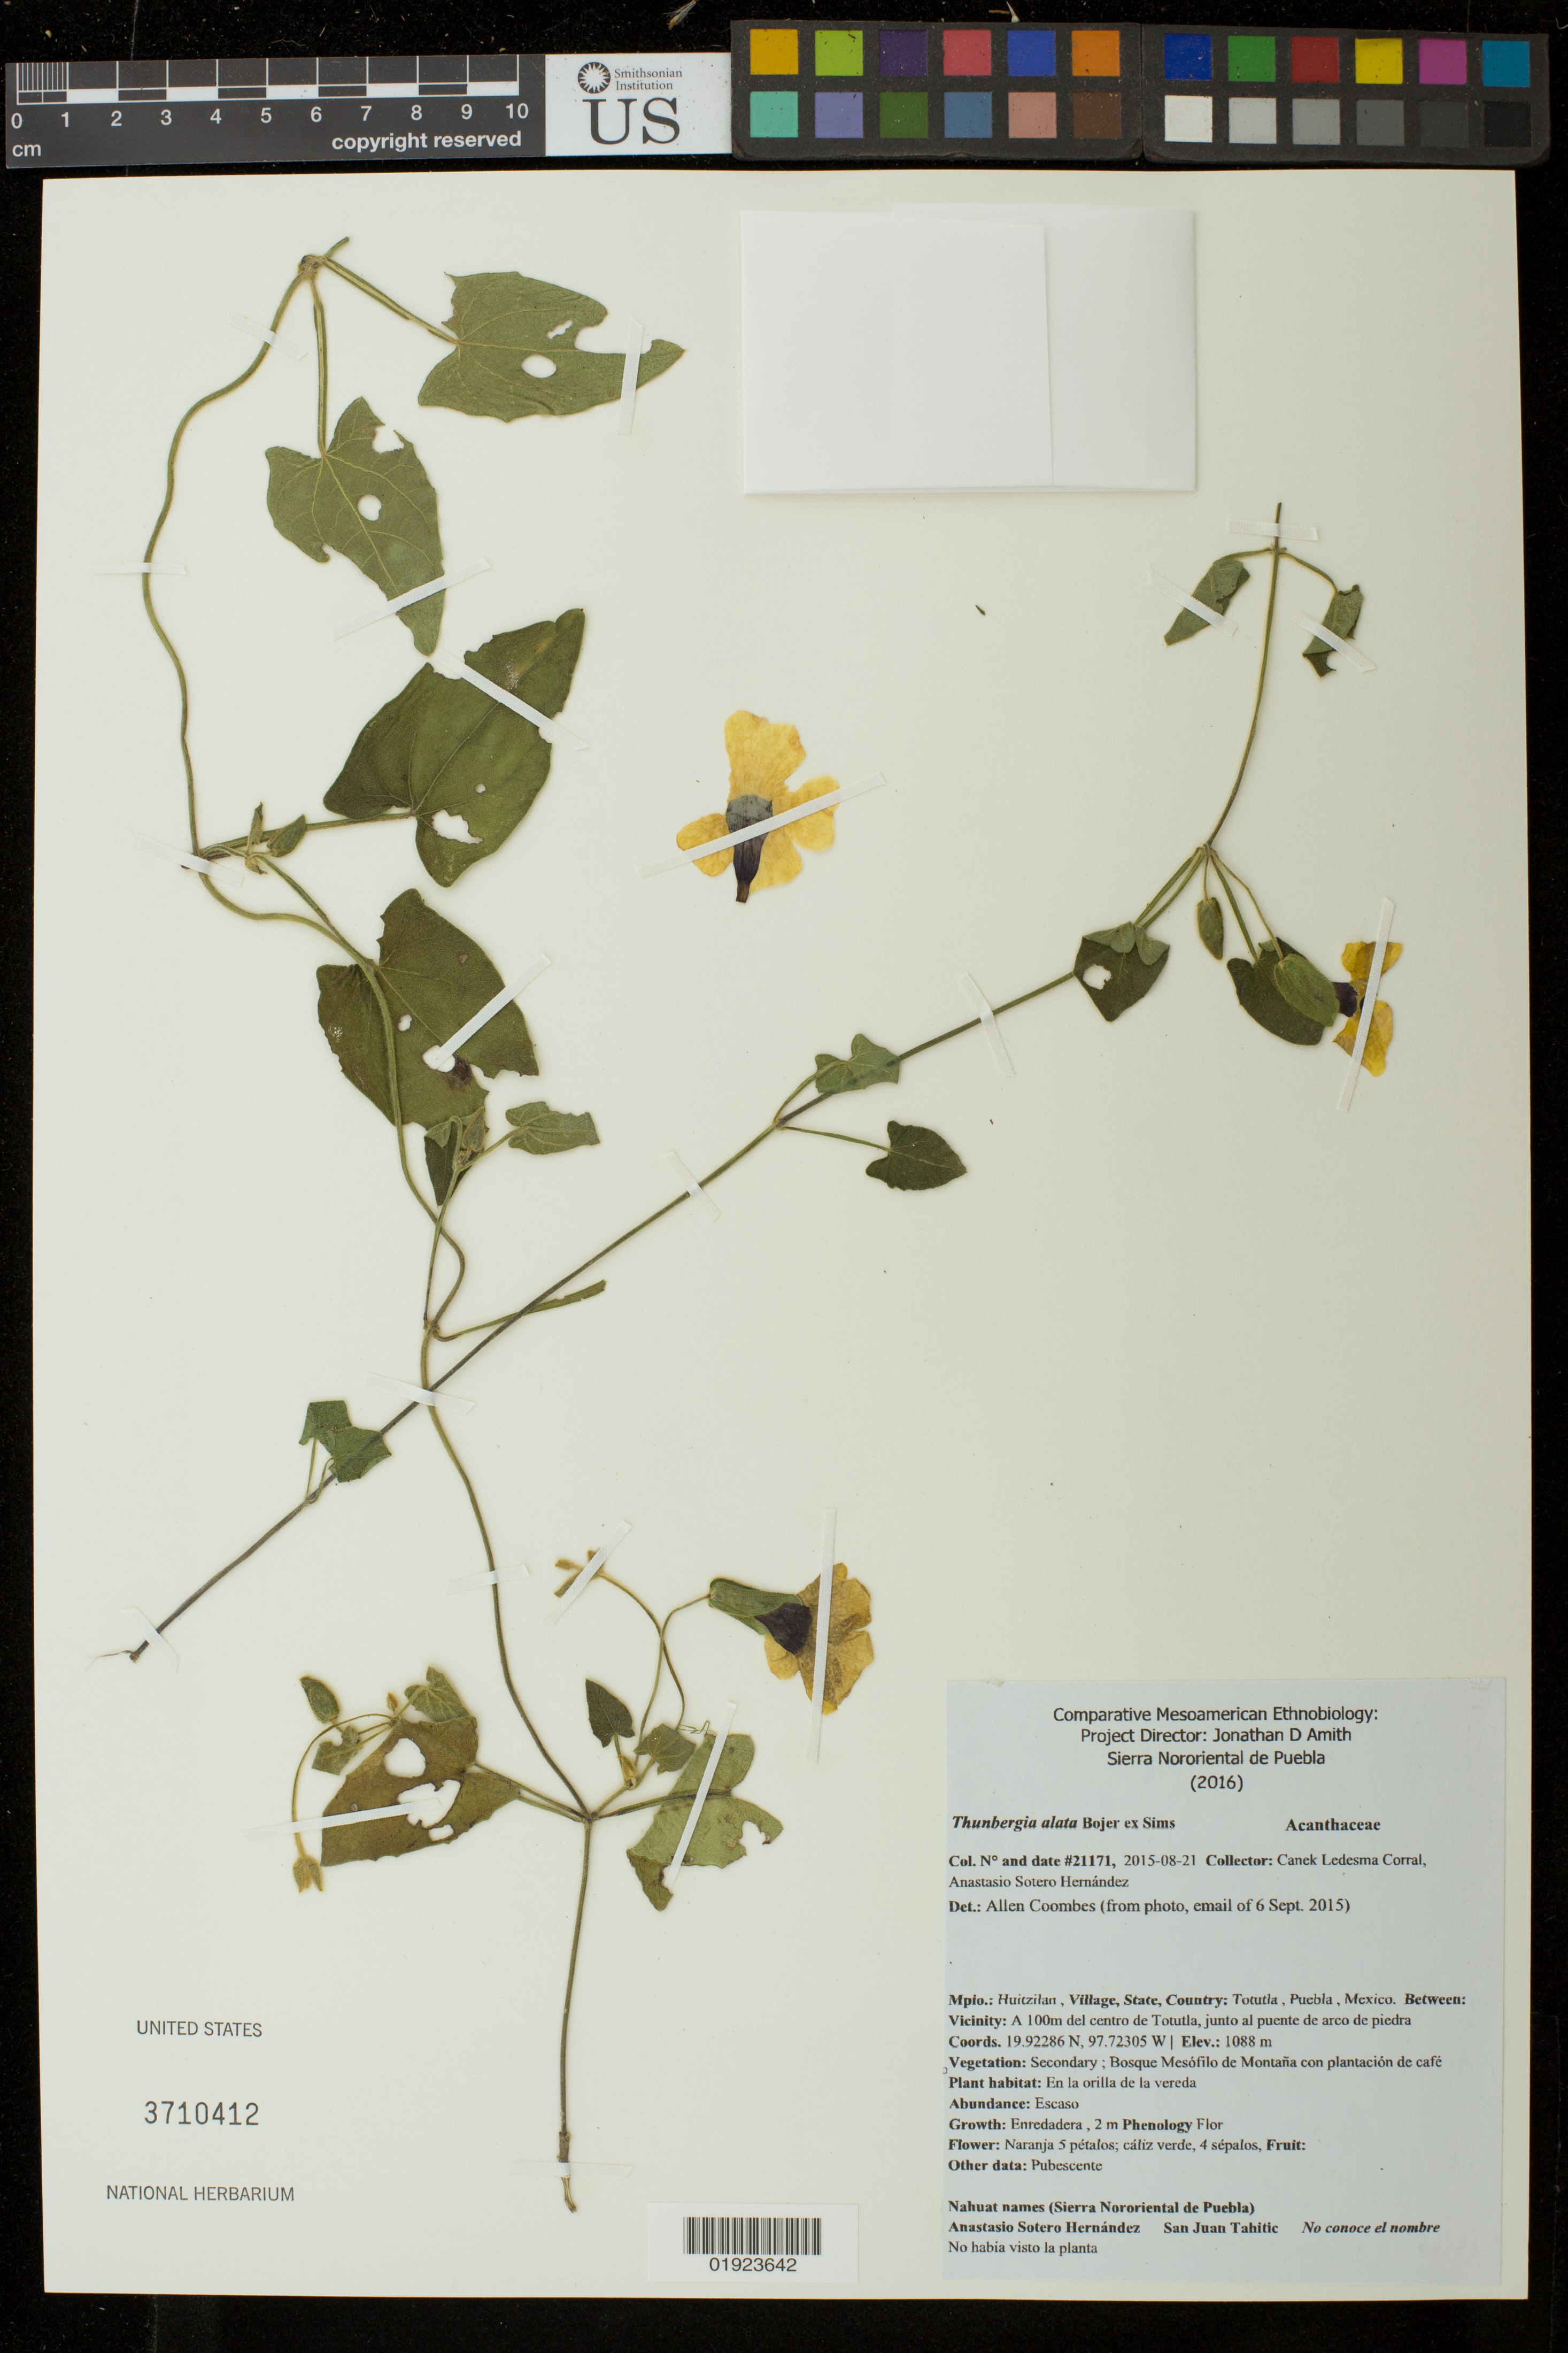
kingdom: Plantae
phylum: Tracheophyta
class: Magnoliopsida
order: Lamiales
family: Acanthaceae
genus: Thunbergia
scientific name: Thunbergia alata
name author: Bojer ex Sims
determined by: Daniel, Thomas F.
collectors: Canek Ledesma C. & A. Sotero H.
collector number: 21171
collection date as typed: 2015-08-21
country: Mexico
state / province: Puebla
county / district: Huitzilan de Serdán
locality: Totutla, Puebla, Mexico, A 100 m del centro de Totutla, junto al puente de arco de piedra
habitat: Secondary; bosque mesofilo de montana con plantacion de cafe, en la orilla de la vereda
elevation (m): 1088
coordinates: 19.92286N, 97.72305W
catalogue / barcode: US 3710412